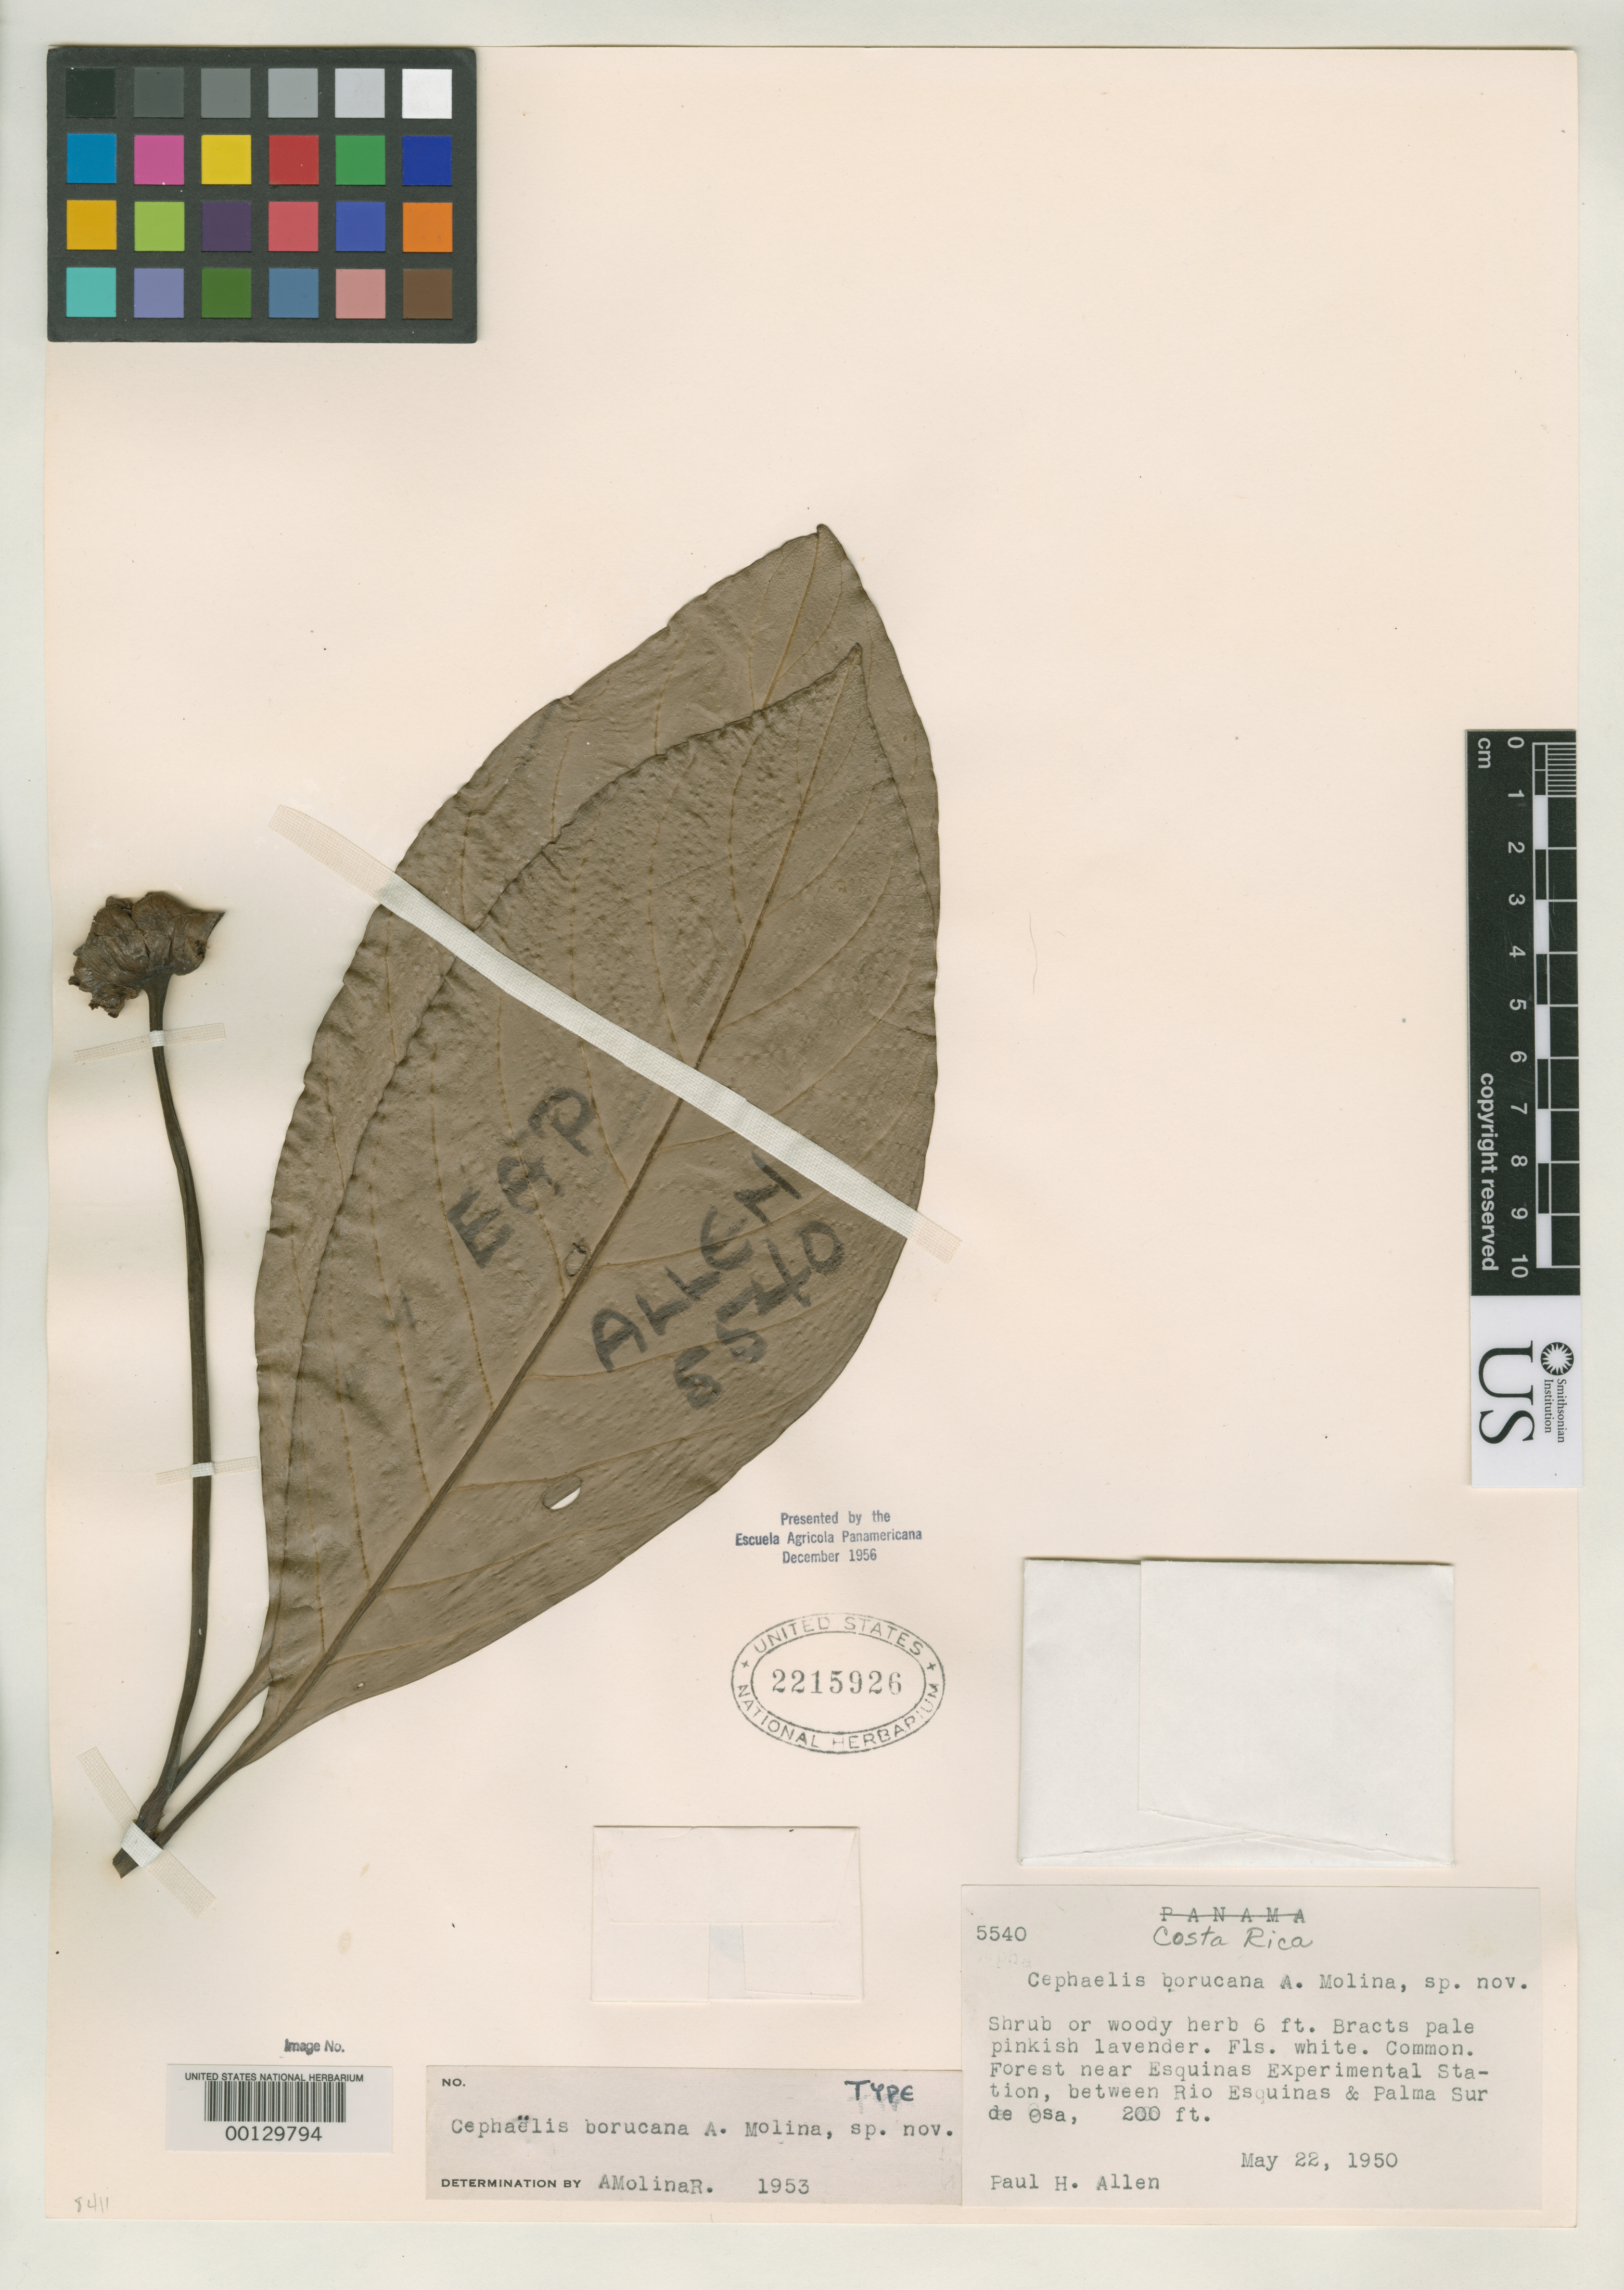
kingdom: Plantae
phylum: Tracheophyta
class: Magnoliopsida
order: Gentianales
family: Rubiaceae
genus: Cephaelis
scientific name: Cephaelis borucana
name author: Ant. Molina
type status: Holotype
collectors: P. H. Allen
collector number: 5540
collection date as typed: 22 May 1950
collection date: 1950-05-22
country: Costa Rica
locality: Near Espquinas Experimental Station, between Rio Esquinas & Palma Sur de Osa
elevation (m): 61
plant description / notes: "Presented by the Escuela Agricola Panamericana December 1956." Holotype, transferred from EAP to US (see Dorr et al. 2009, Taxon 58: 993-1001).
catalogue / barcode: US 2215926